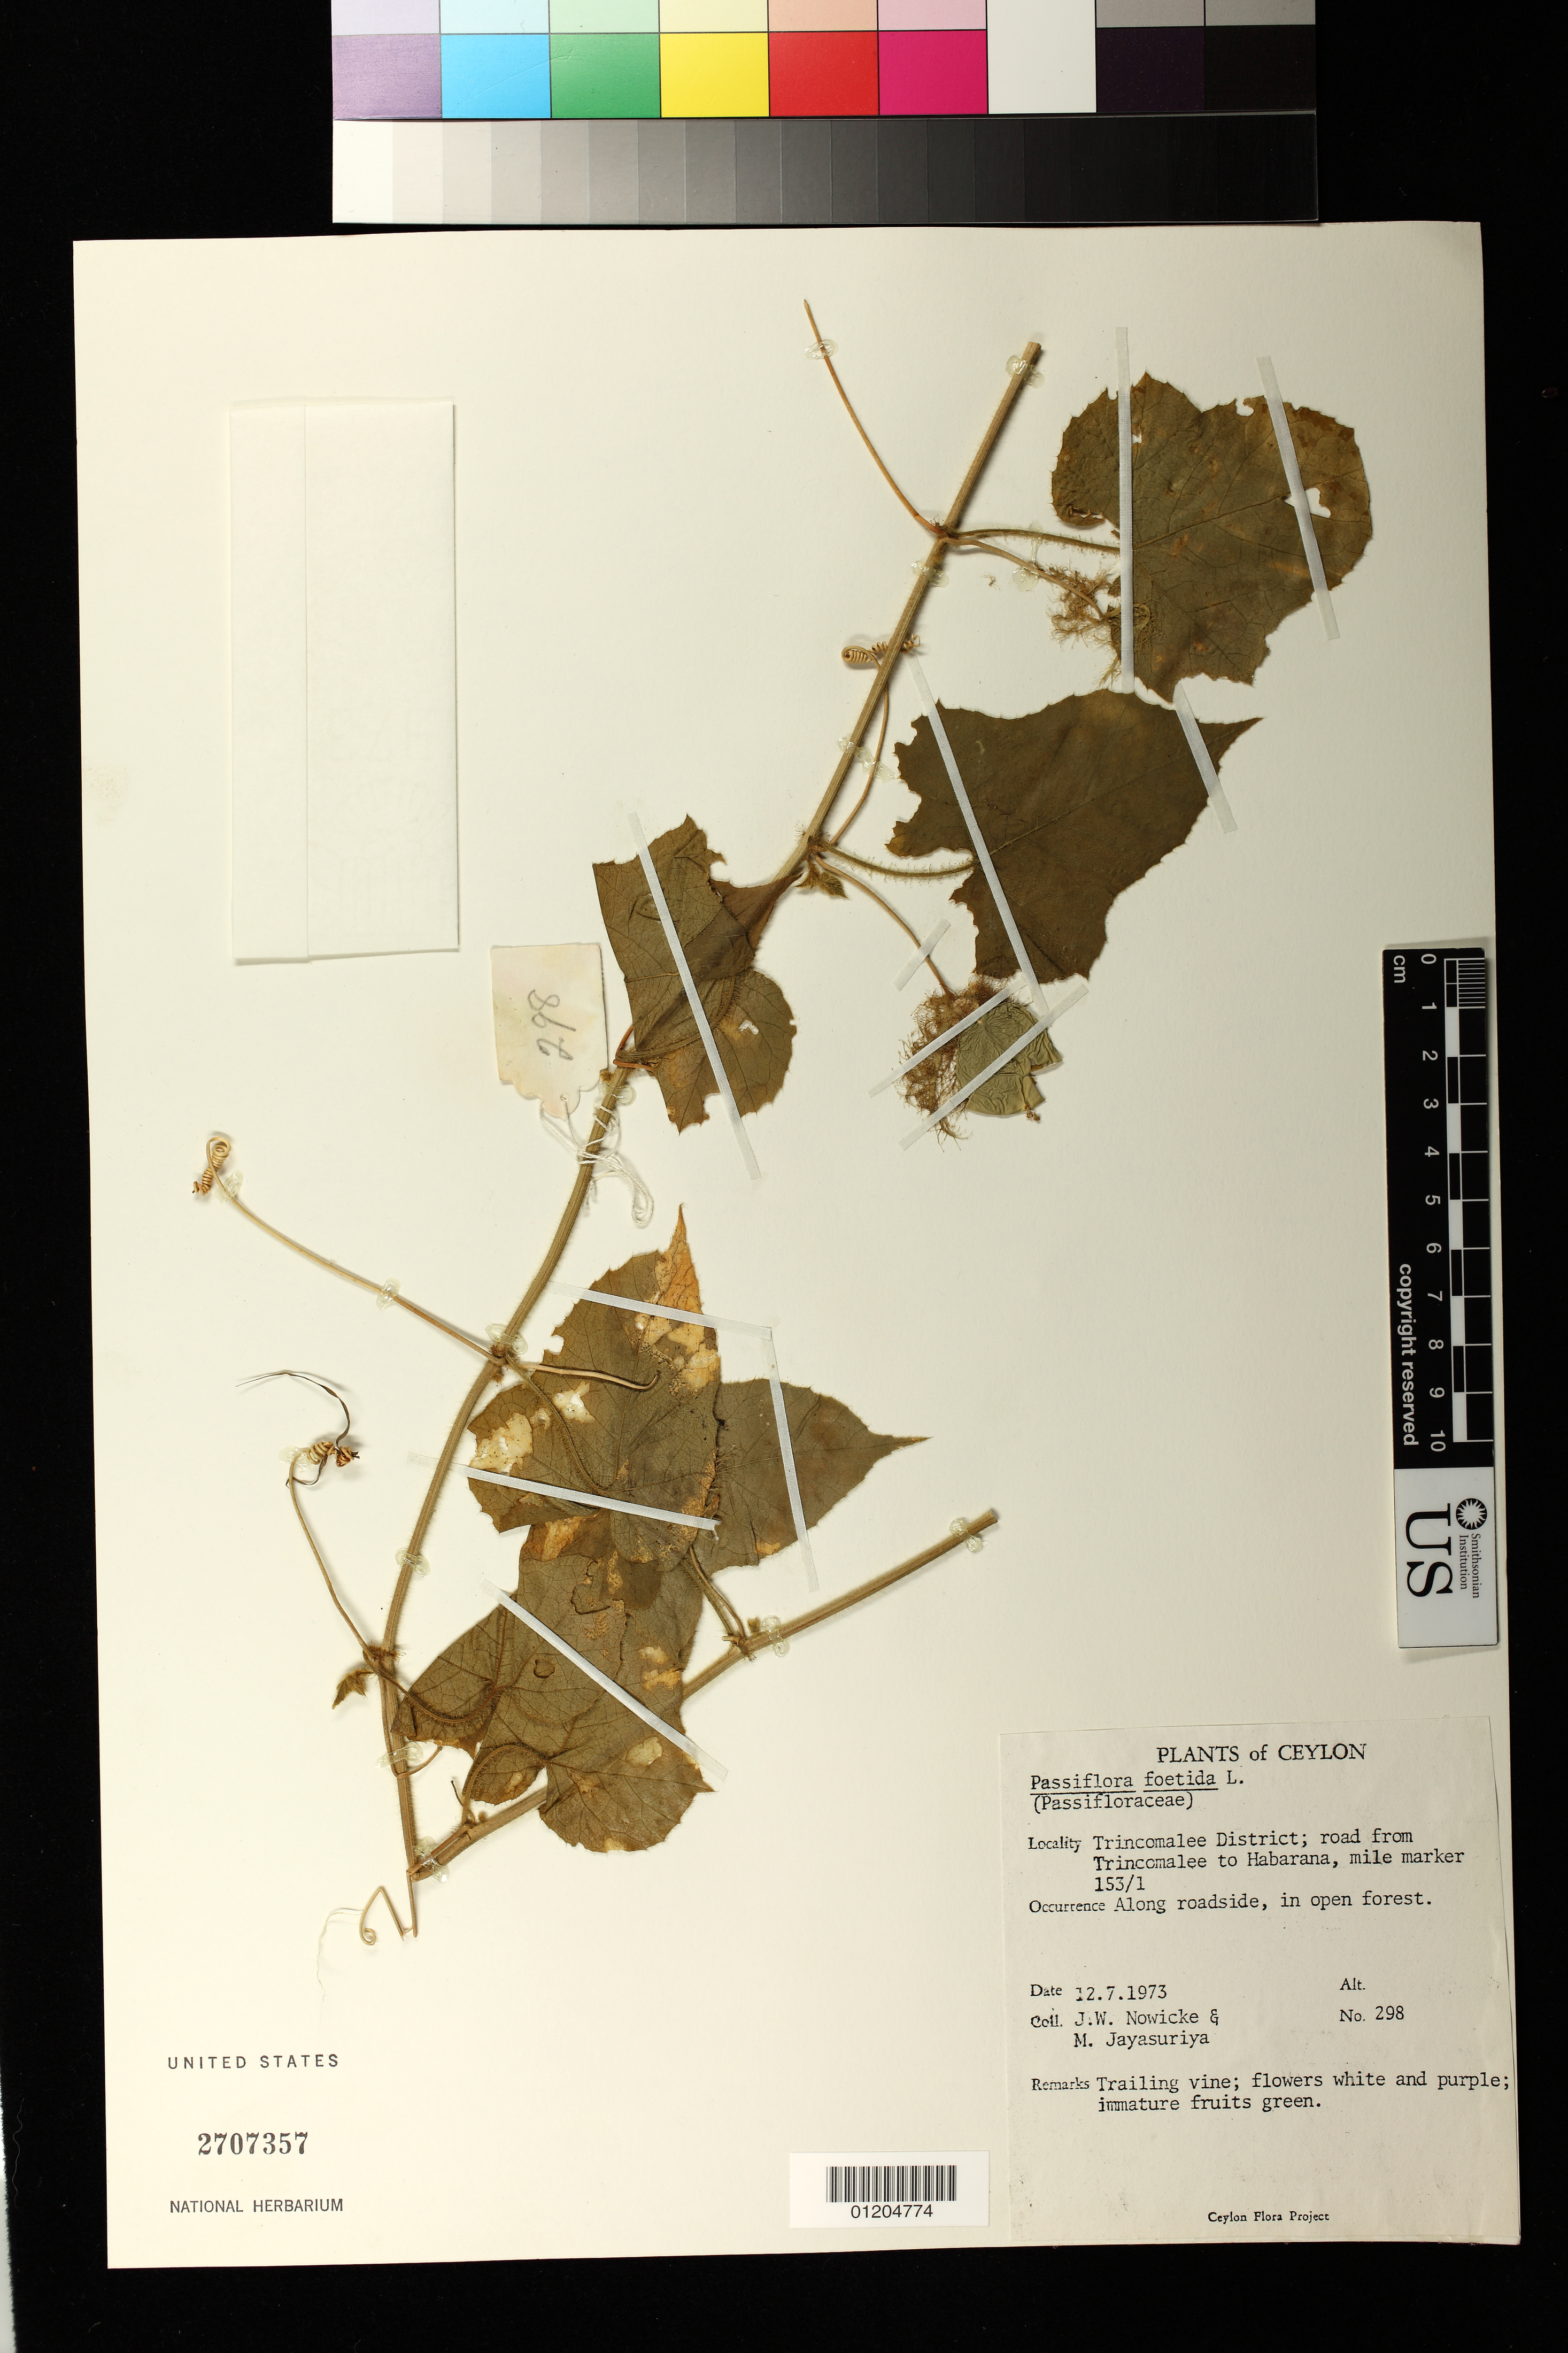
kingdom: Plantae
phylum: Tracheophyta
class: Magnoliopsida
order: Malpighiales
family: Passifloraceae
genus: Passiflora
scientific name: Passiflora foetida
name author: L.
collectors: J. W. Nowicke & M. Jayasuriya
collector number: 298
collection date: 1973-07-12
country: Sri Lanka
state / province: Eastern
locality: Trincomalee District; road from Trincomalee to Habarana, mile marker 153/1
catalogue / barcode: US 2707357